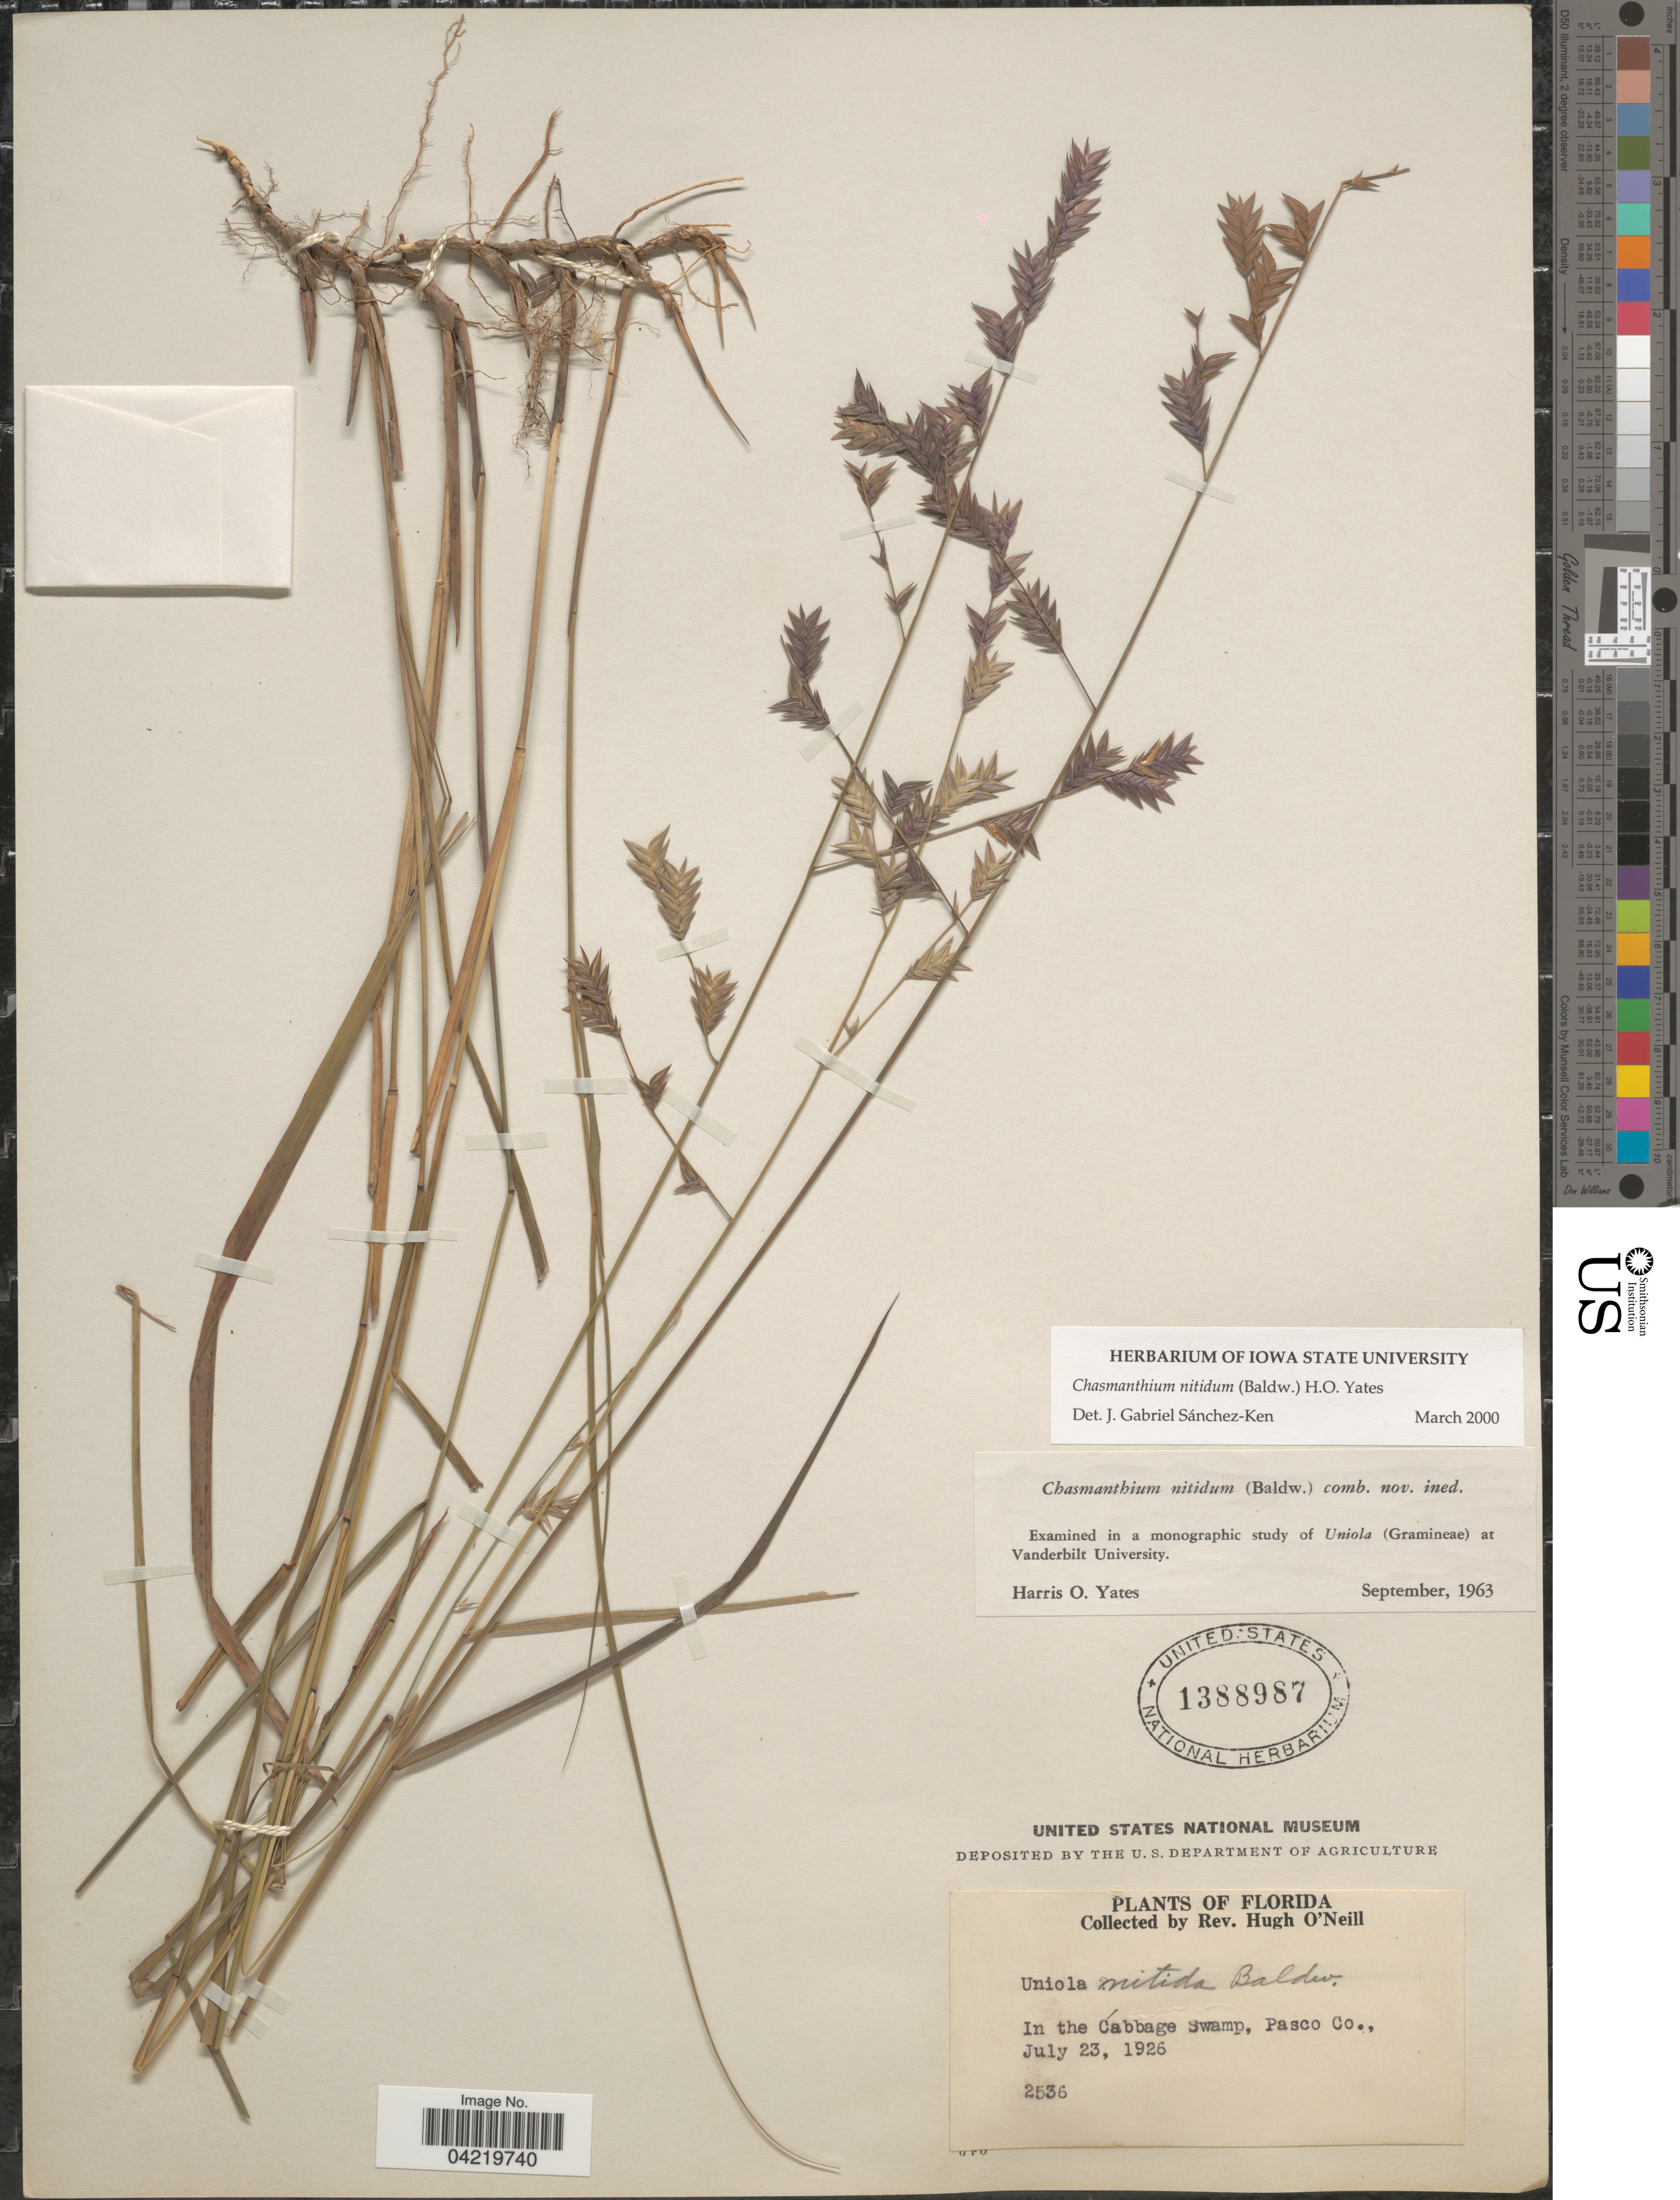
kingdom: Plantae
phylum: Tracheophyta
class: Liliopsida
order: Poales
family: Poaceae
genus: Chasmanthium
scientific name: Chasmanthium nitidum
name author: (Baldwin ex Elliott) H.O. Yates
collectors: H. O'Neill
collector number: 2536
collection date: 1926-07-23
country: United States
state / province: Florida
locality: In the Cabbage Swamp, Pasco Co.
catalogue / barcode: US 1388987